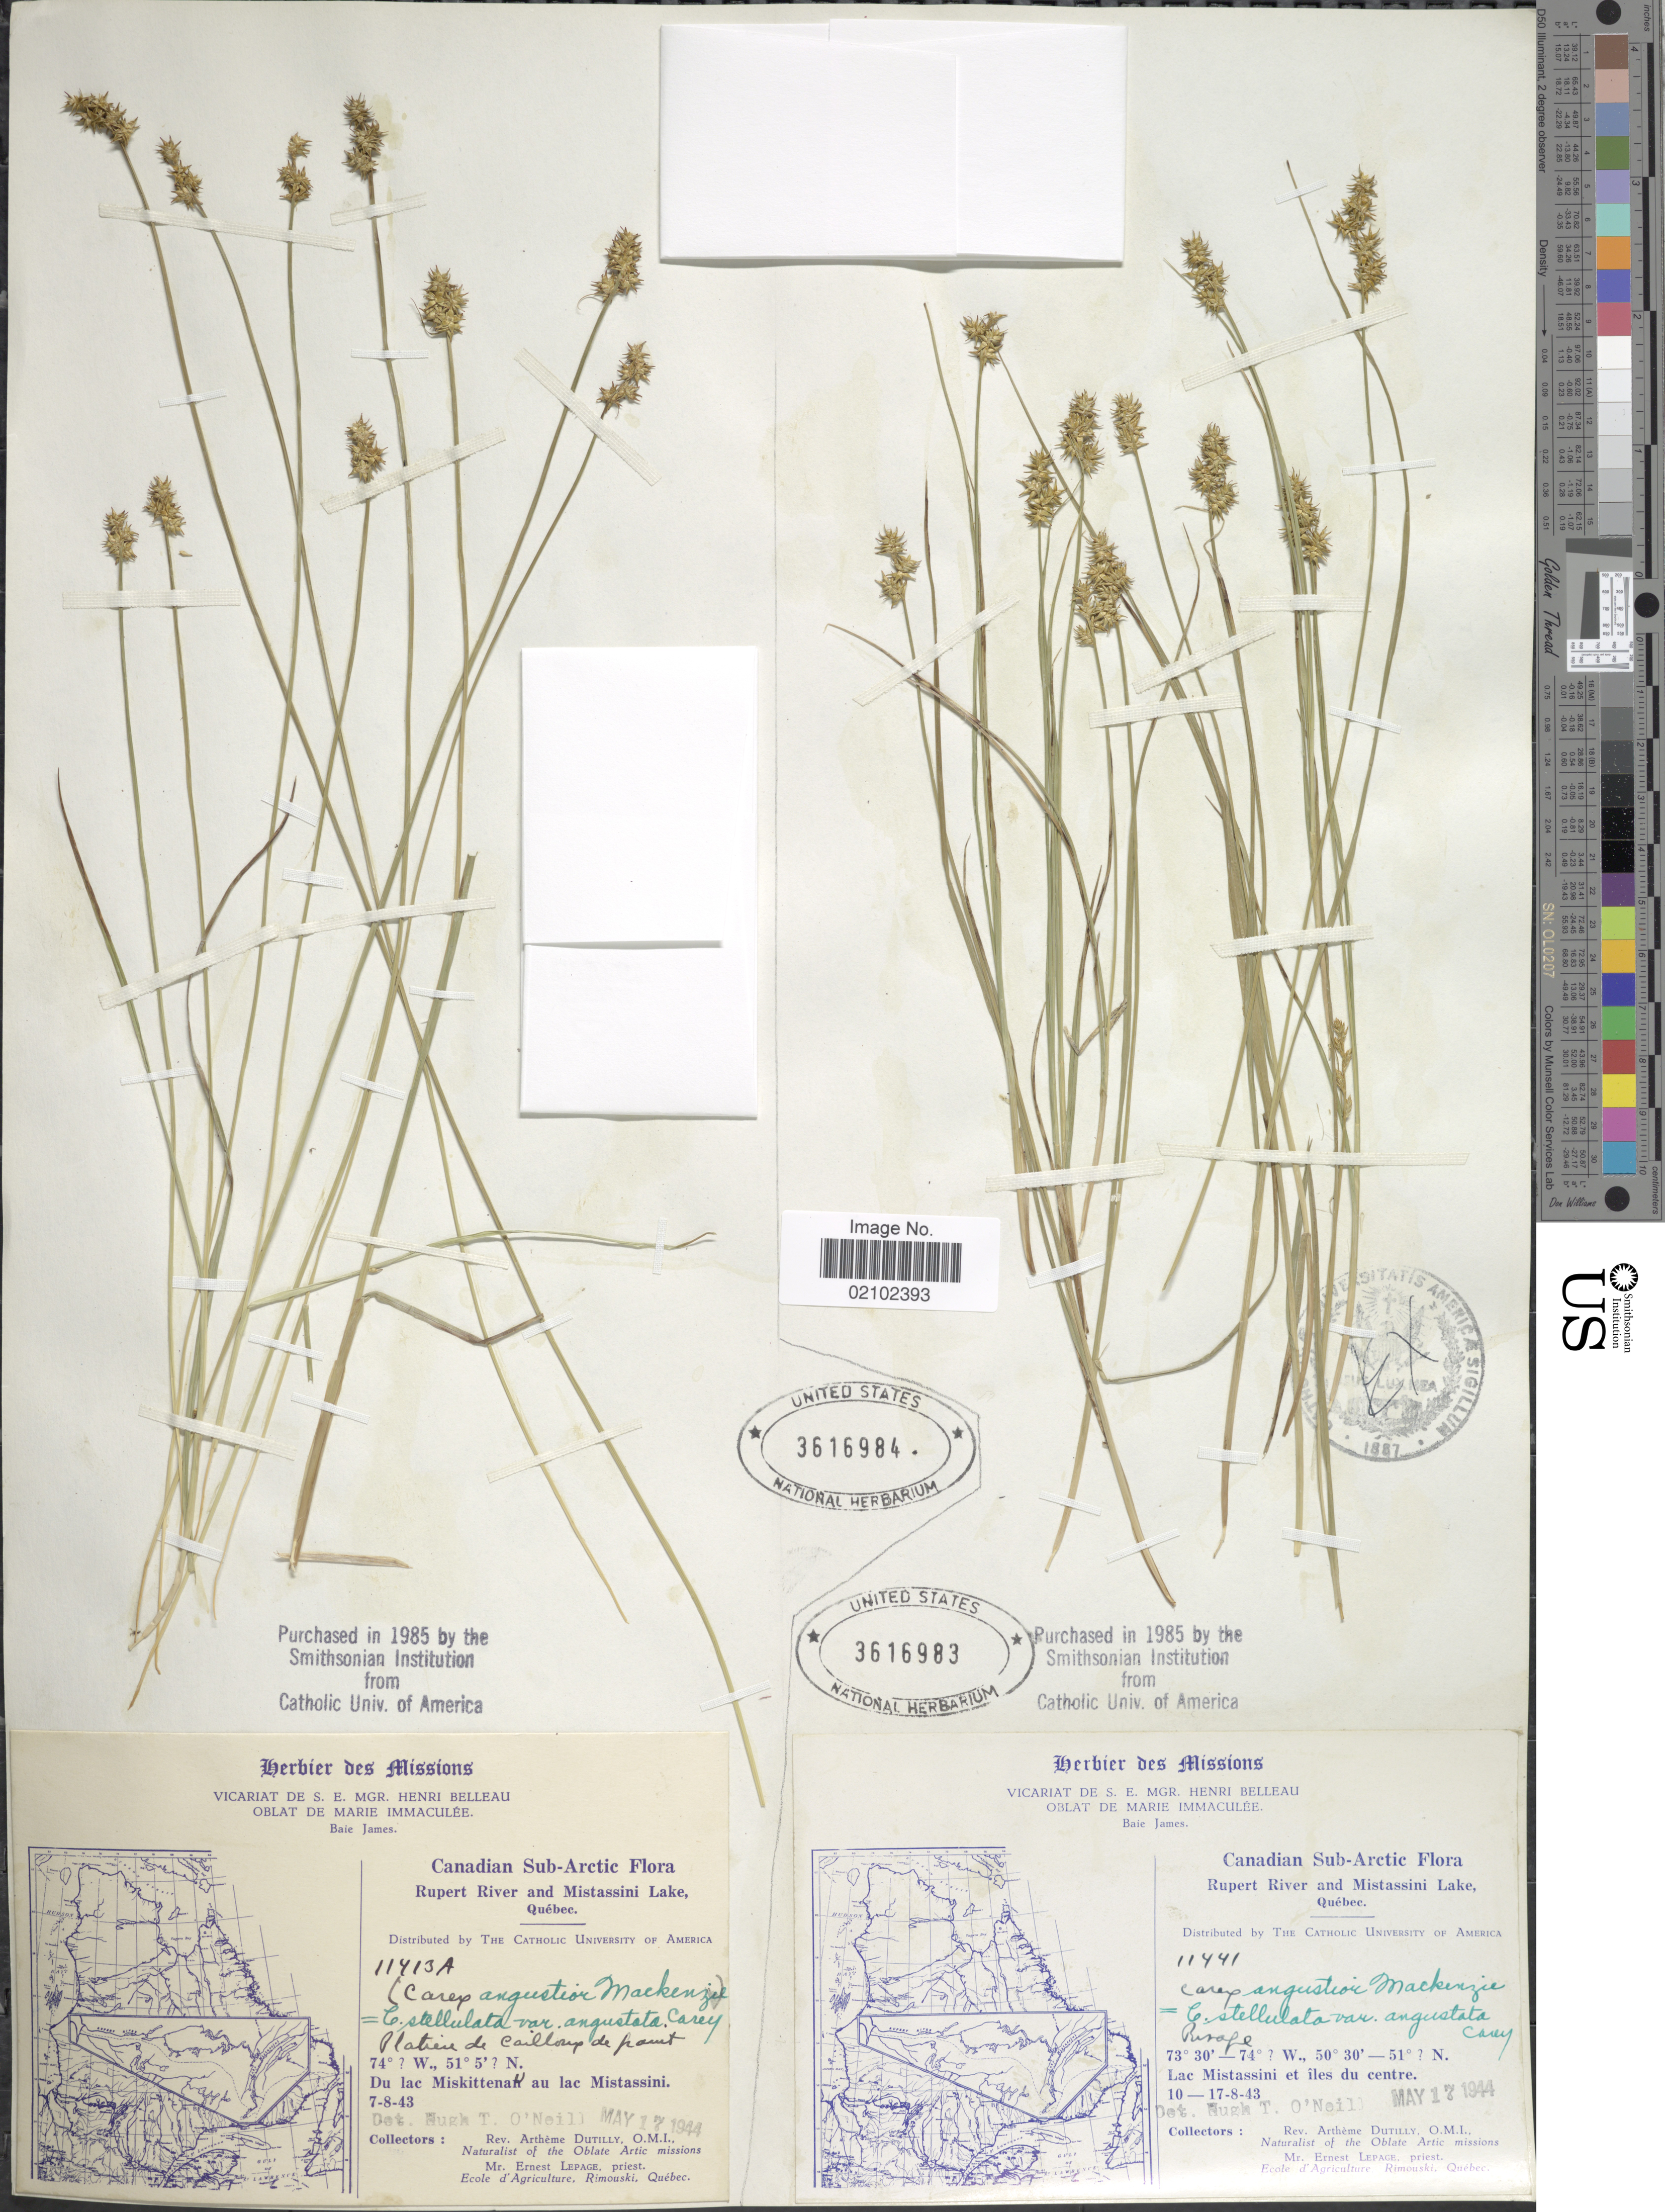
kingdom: Plantae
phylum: Tracheophyta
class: Liliopsida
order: Poales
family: Cyperaceae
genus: Carex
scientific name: Carex echinata subsp. echinata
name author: Murray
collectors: A. Dutilly & E. Lepage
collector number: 11413A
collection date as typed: Transcribed d/m/y: 8/7/43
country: Canada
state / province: Quebec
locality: Sub-Arctic, Rupert River and Mistassini Lake, Du lac Miskittenau au lac Mistassini. Platiere de cailloux de paint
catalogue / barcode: US 3616984-2